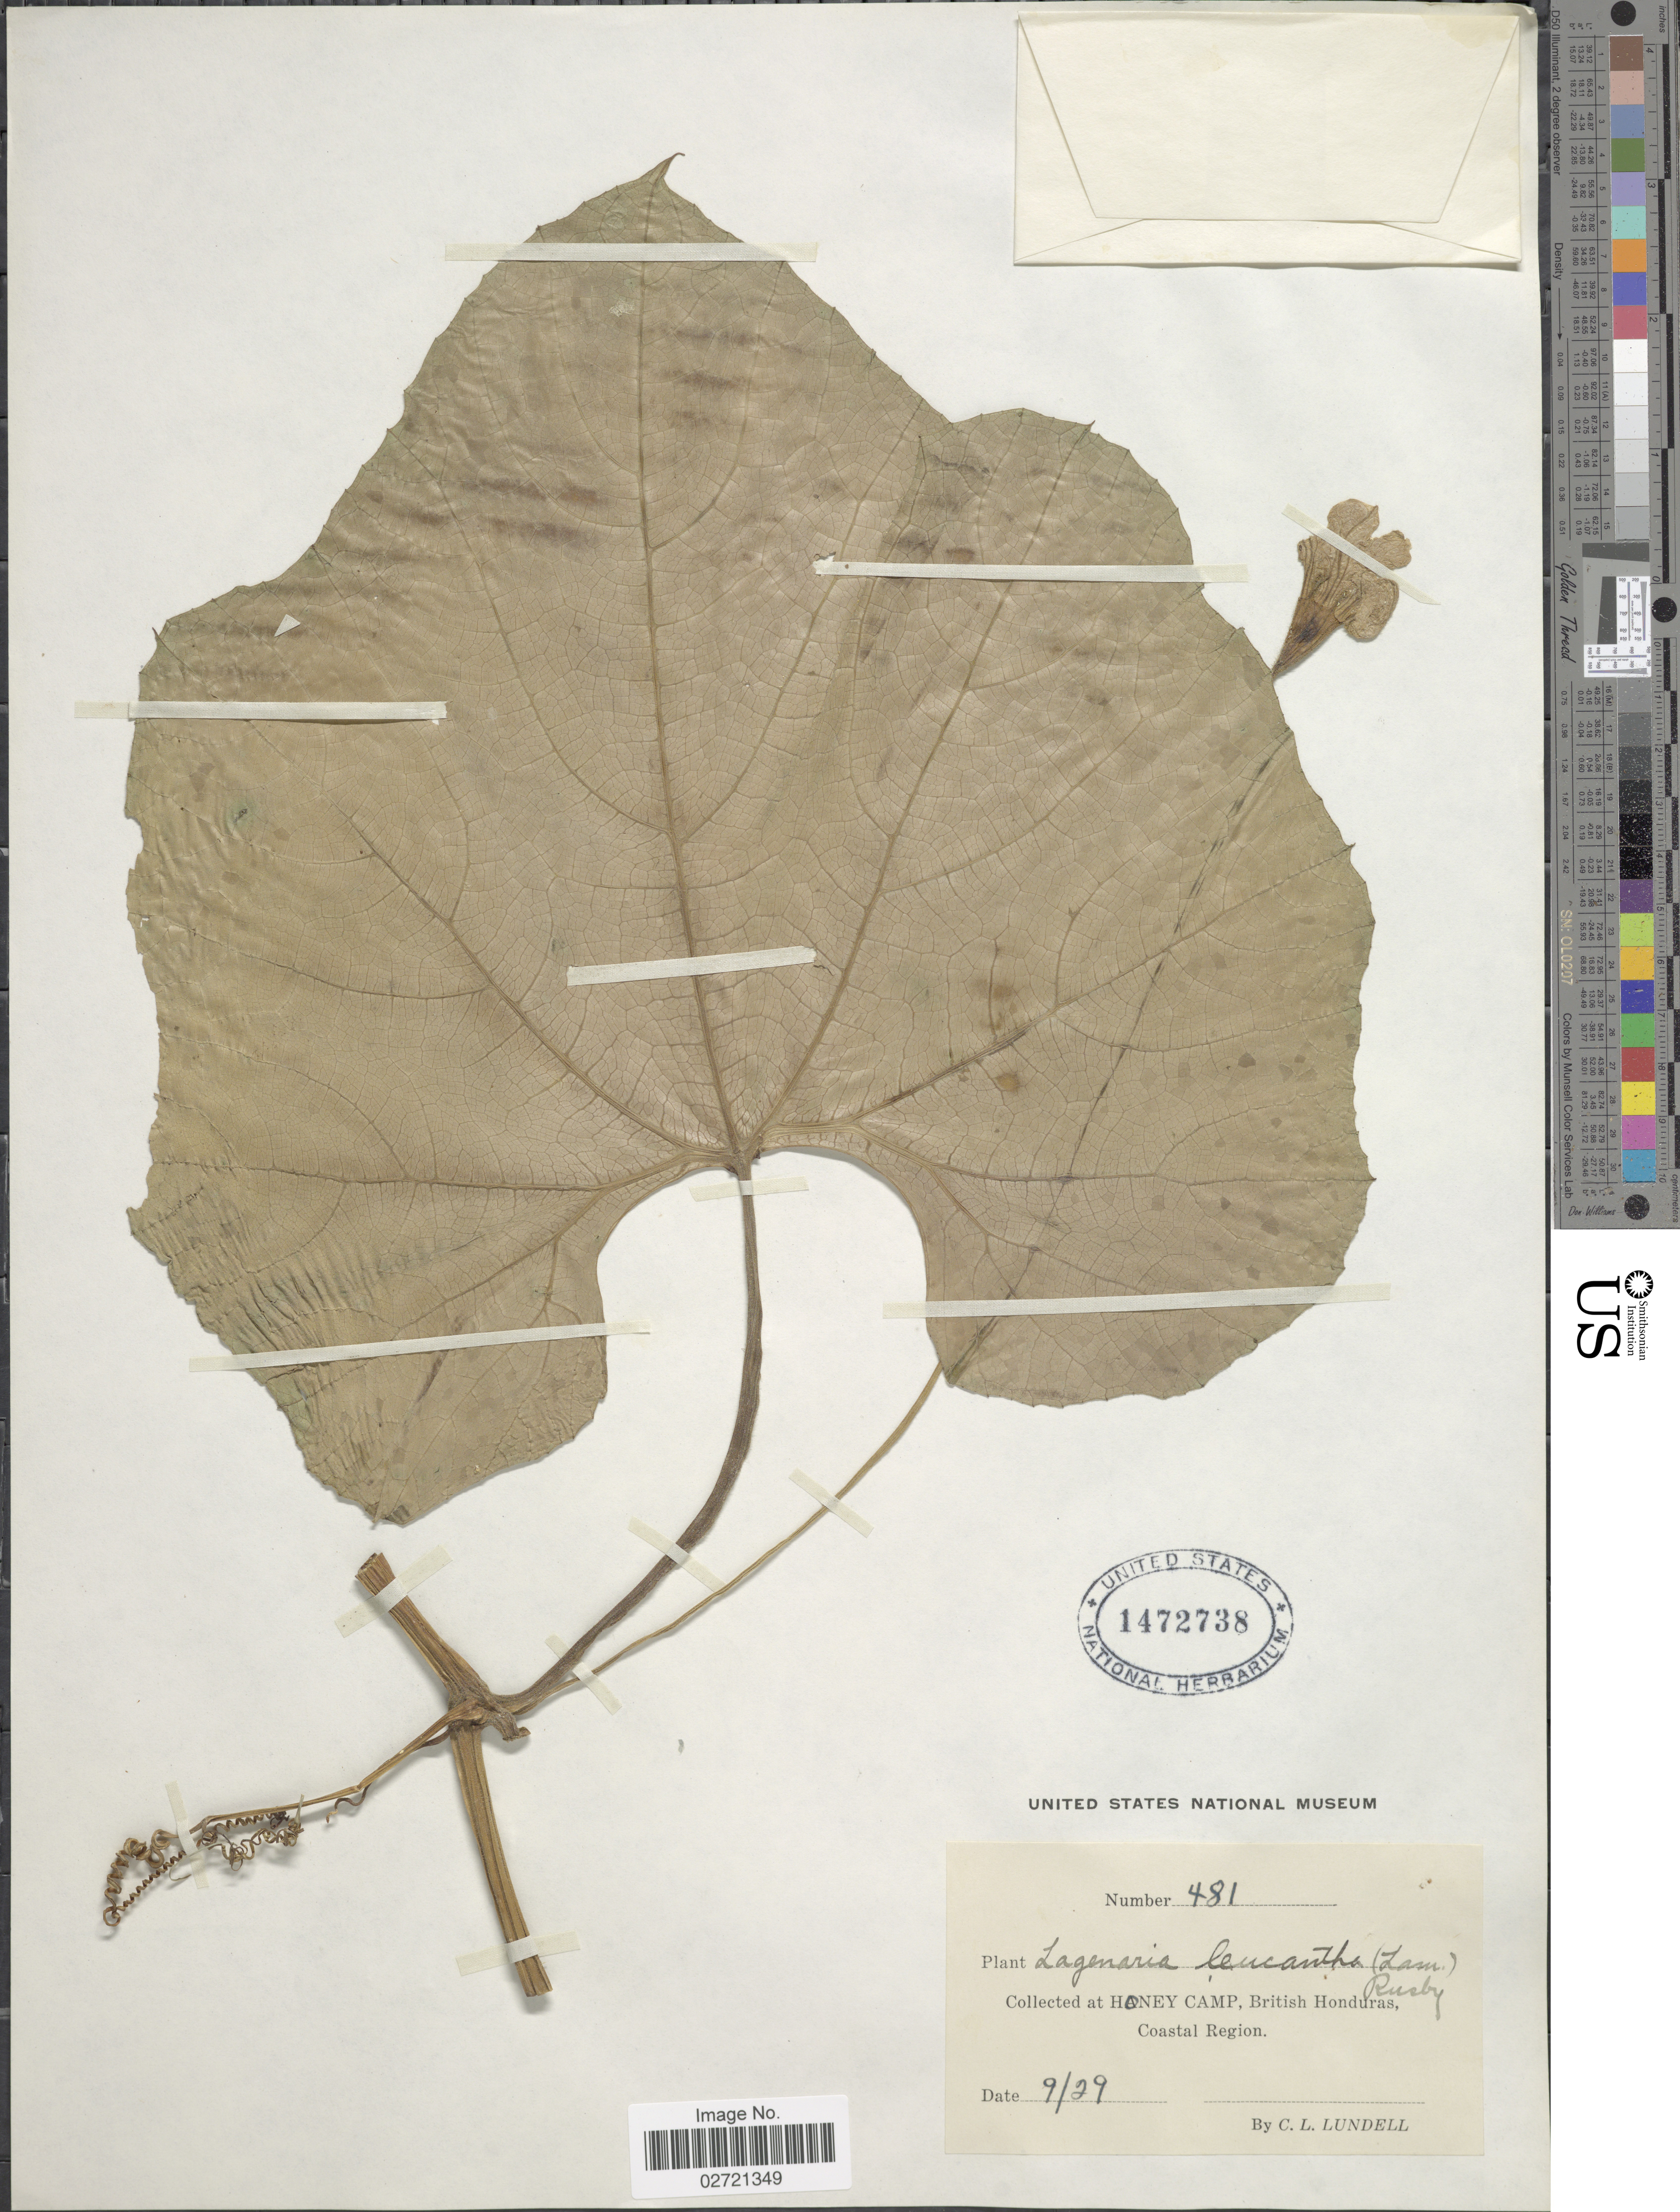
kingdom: Plantae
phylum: Tracheophyta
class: Magnoliopsida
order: Cucurbitales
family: Cucurbitaceae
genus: Lagenaria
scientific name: Lagenaria siceraria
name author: (Molina) Standl.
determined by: Nee, Michael H.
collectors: C. L. Lundell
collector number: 481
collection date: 1929-09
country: Belize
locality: At Honey Camp, British Honduras, Coastal Region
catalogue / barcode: US 1472738